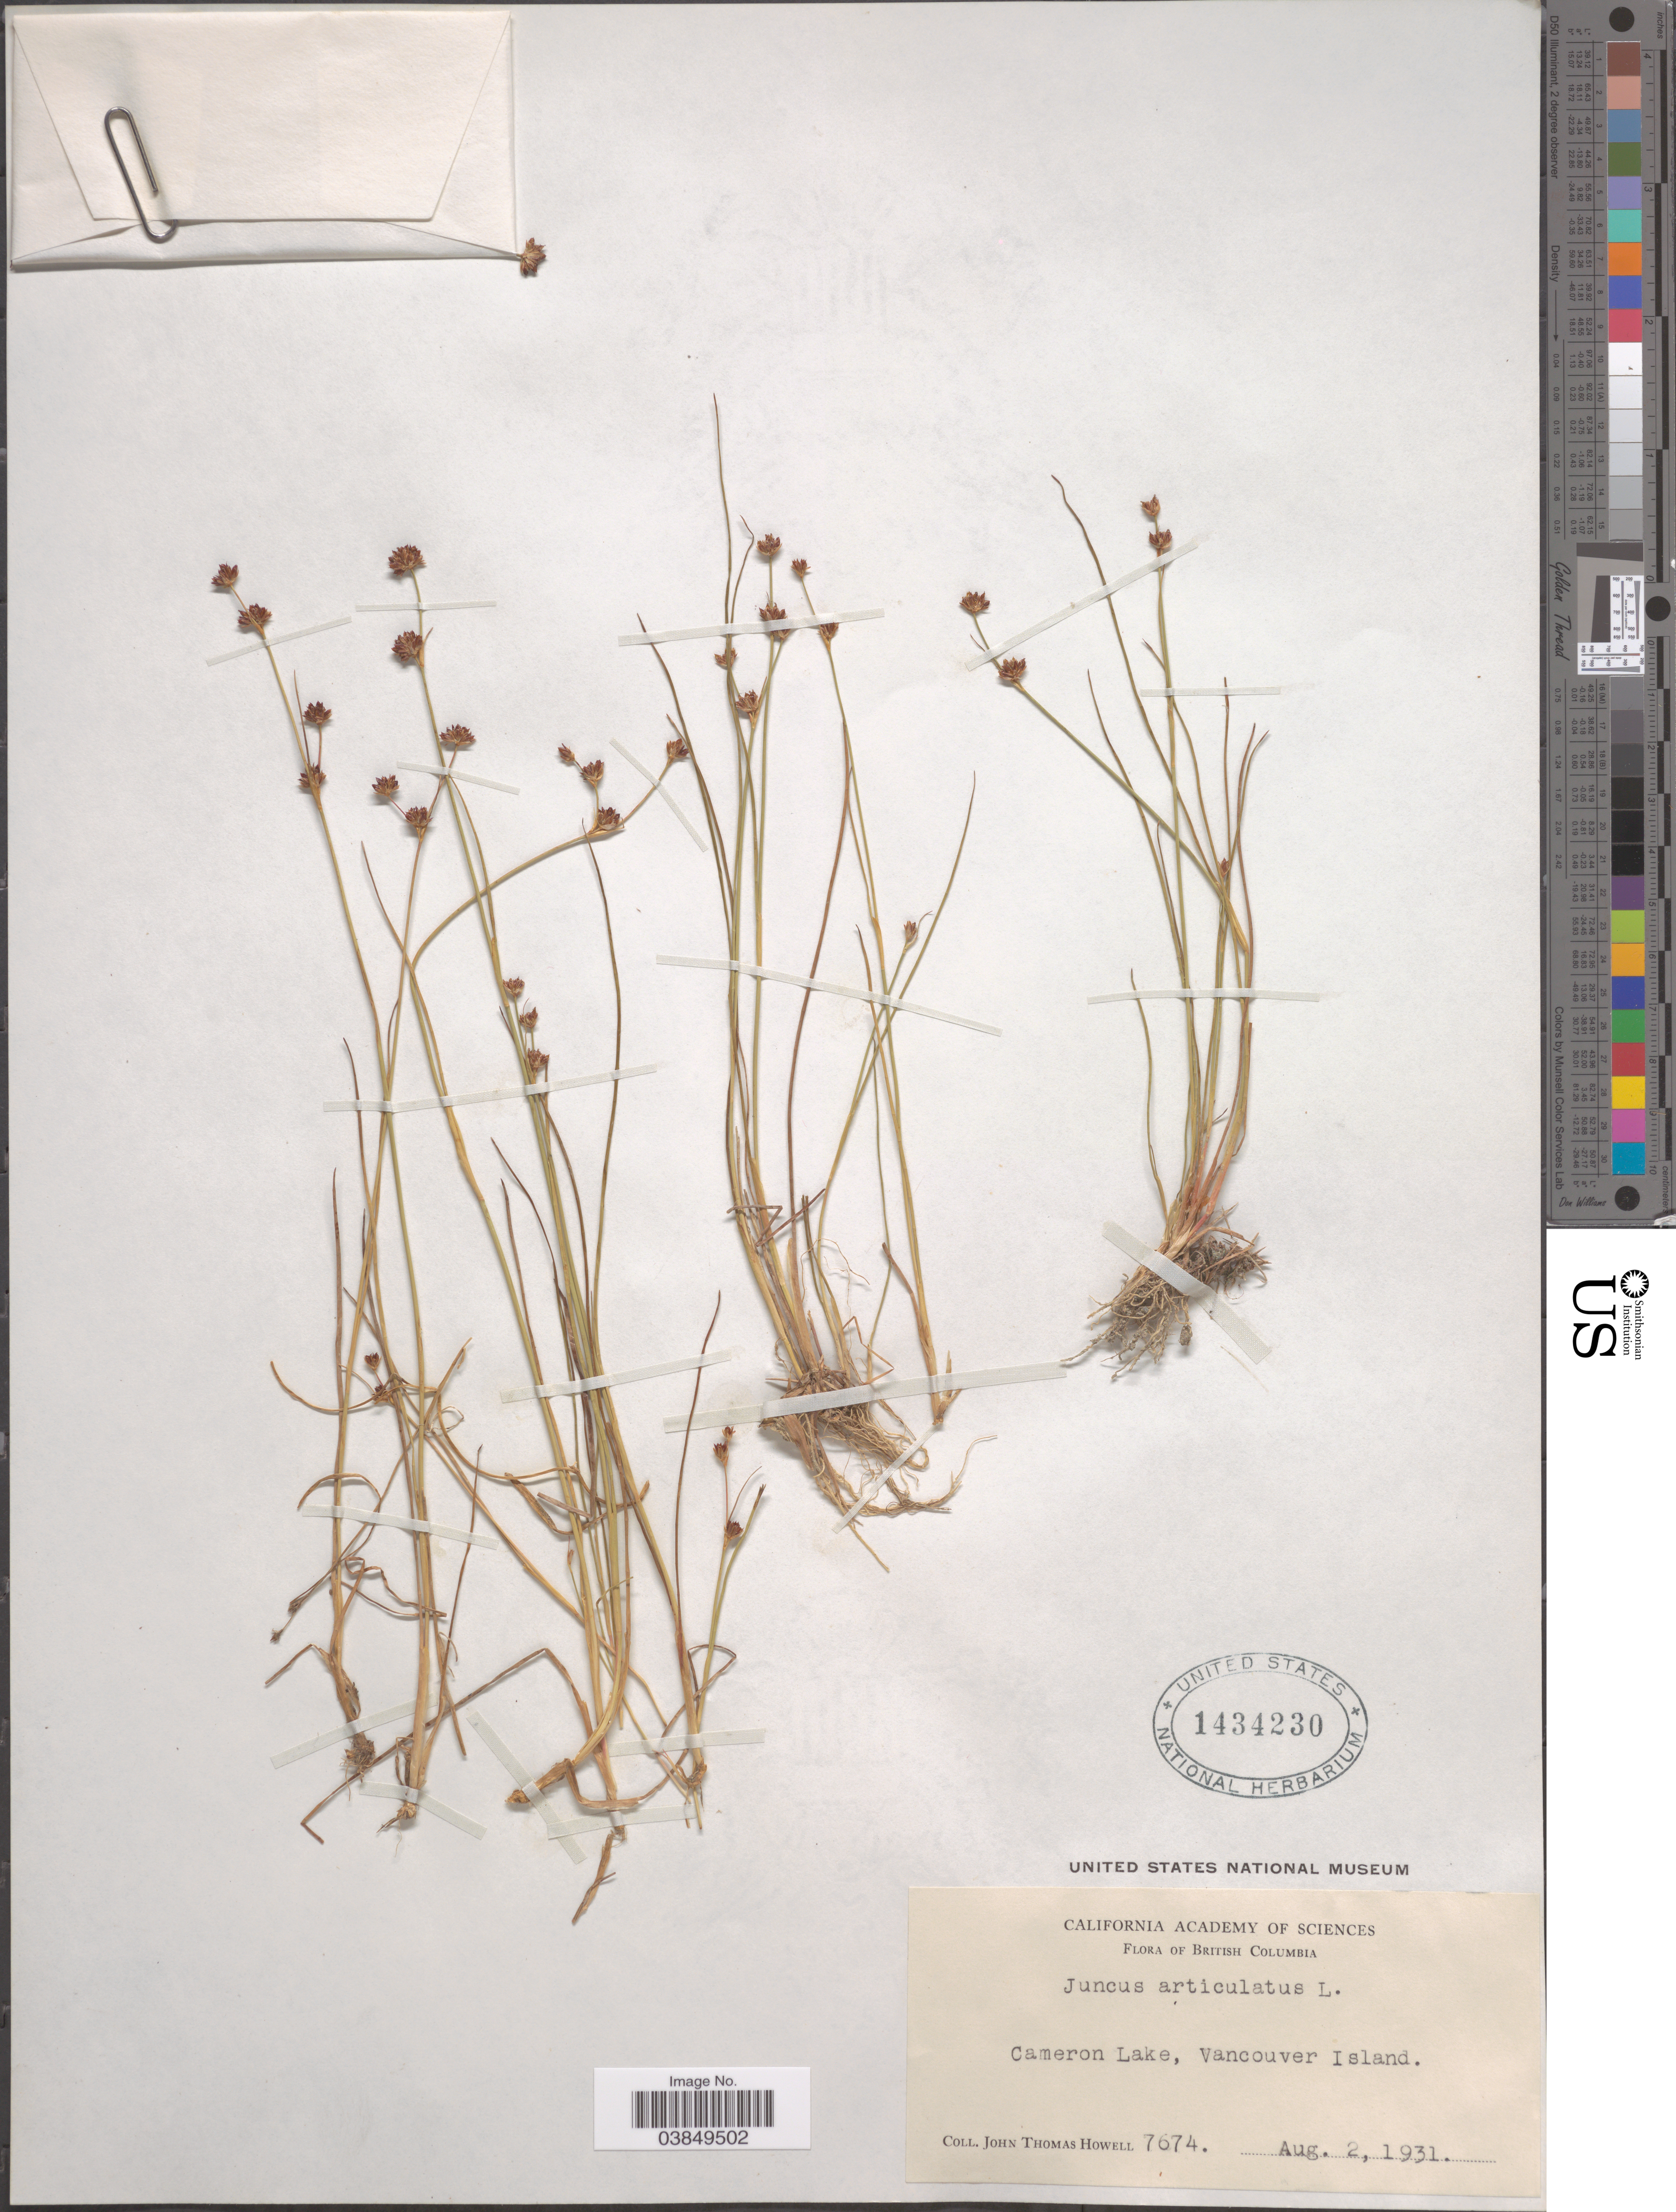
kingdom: Plantae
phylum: Tracheophyta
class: Liliopsida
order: Poales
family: Juncaceae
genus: Juncus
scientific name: Juncus articulatus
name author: L.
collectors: J. T. Howell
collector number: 7674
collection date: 1931-08-02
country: Canada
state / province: British Columbia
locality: Cameron Lake, Vancouver Island.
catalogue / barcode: US 1434230